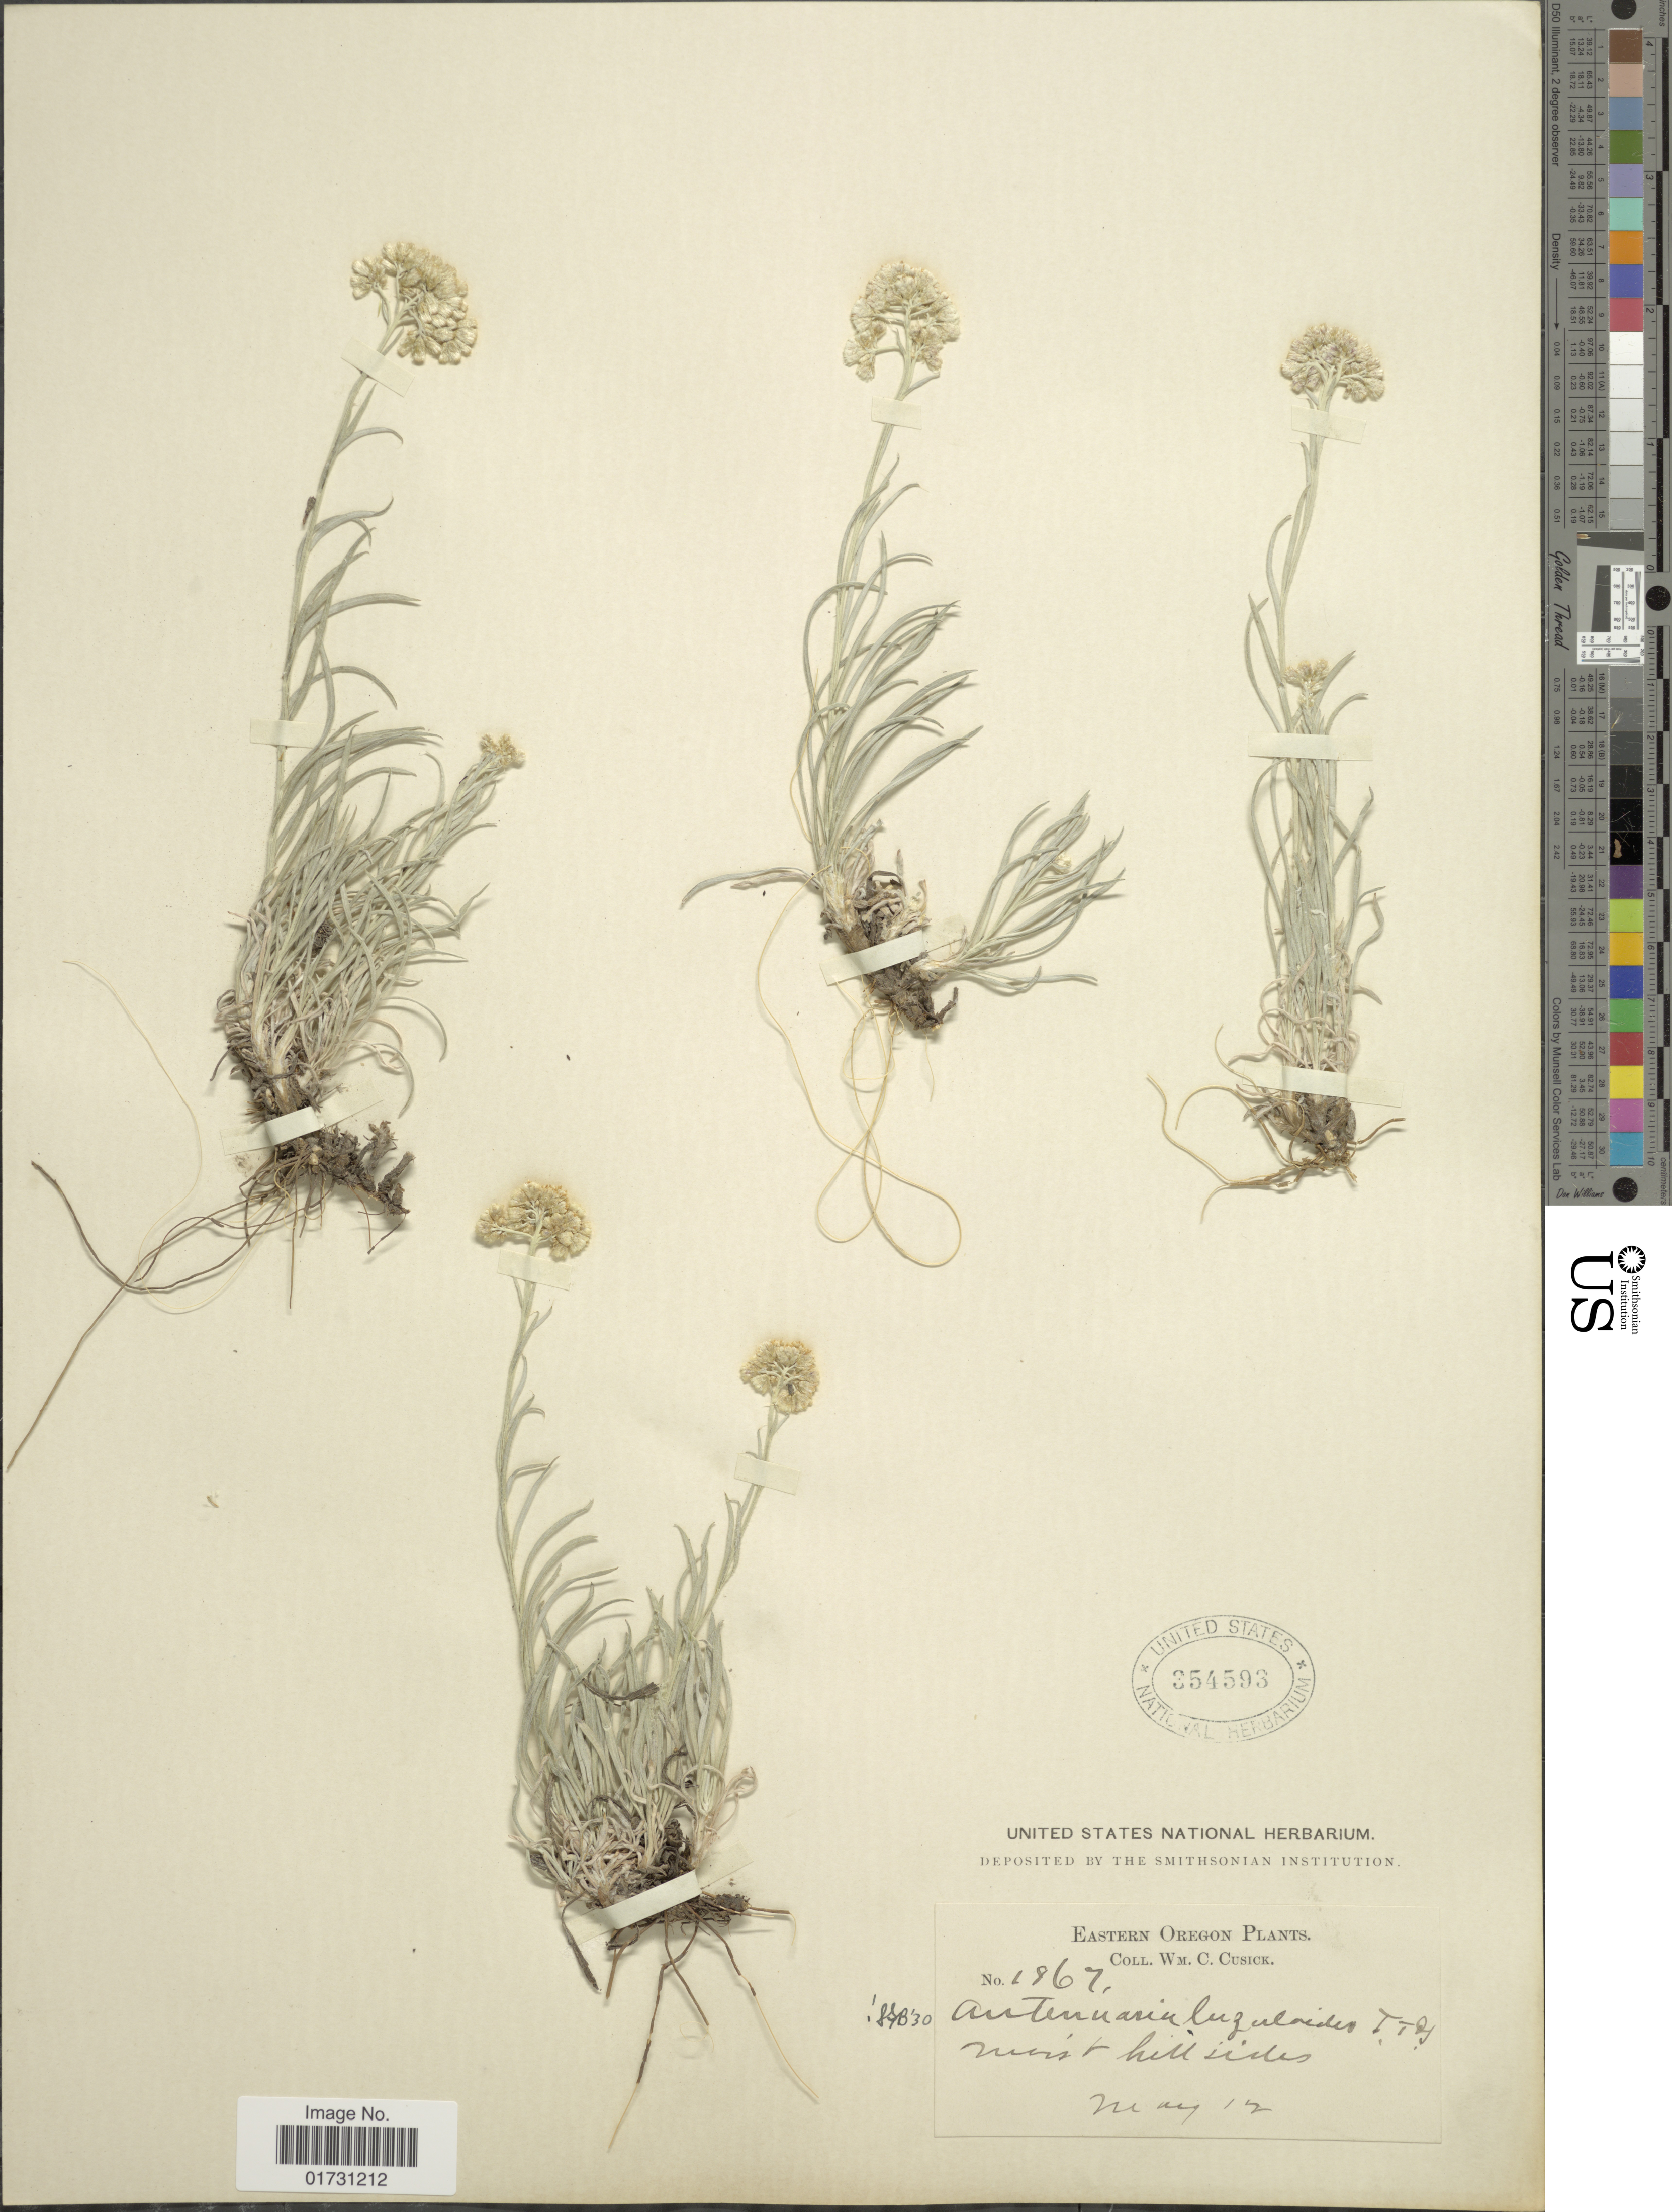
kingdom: Plantae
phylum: Tracheophyta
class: Magnoliopsida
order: Asterales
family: Asteraceae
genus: Antennaria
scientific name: Antennaria luzuloides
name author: Torr. & A. Gray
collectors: W. C. Cusick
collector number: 1867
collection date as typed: Transcribed d/m/y: /5/12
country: United States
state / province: Oregon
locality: Eastern Oregon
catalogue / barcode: US 354593